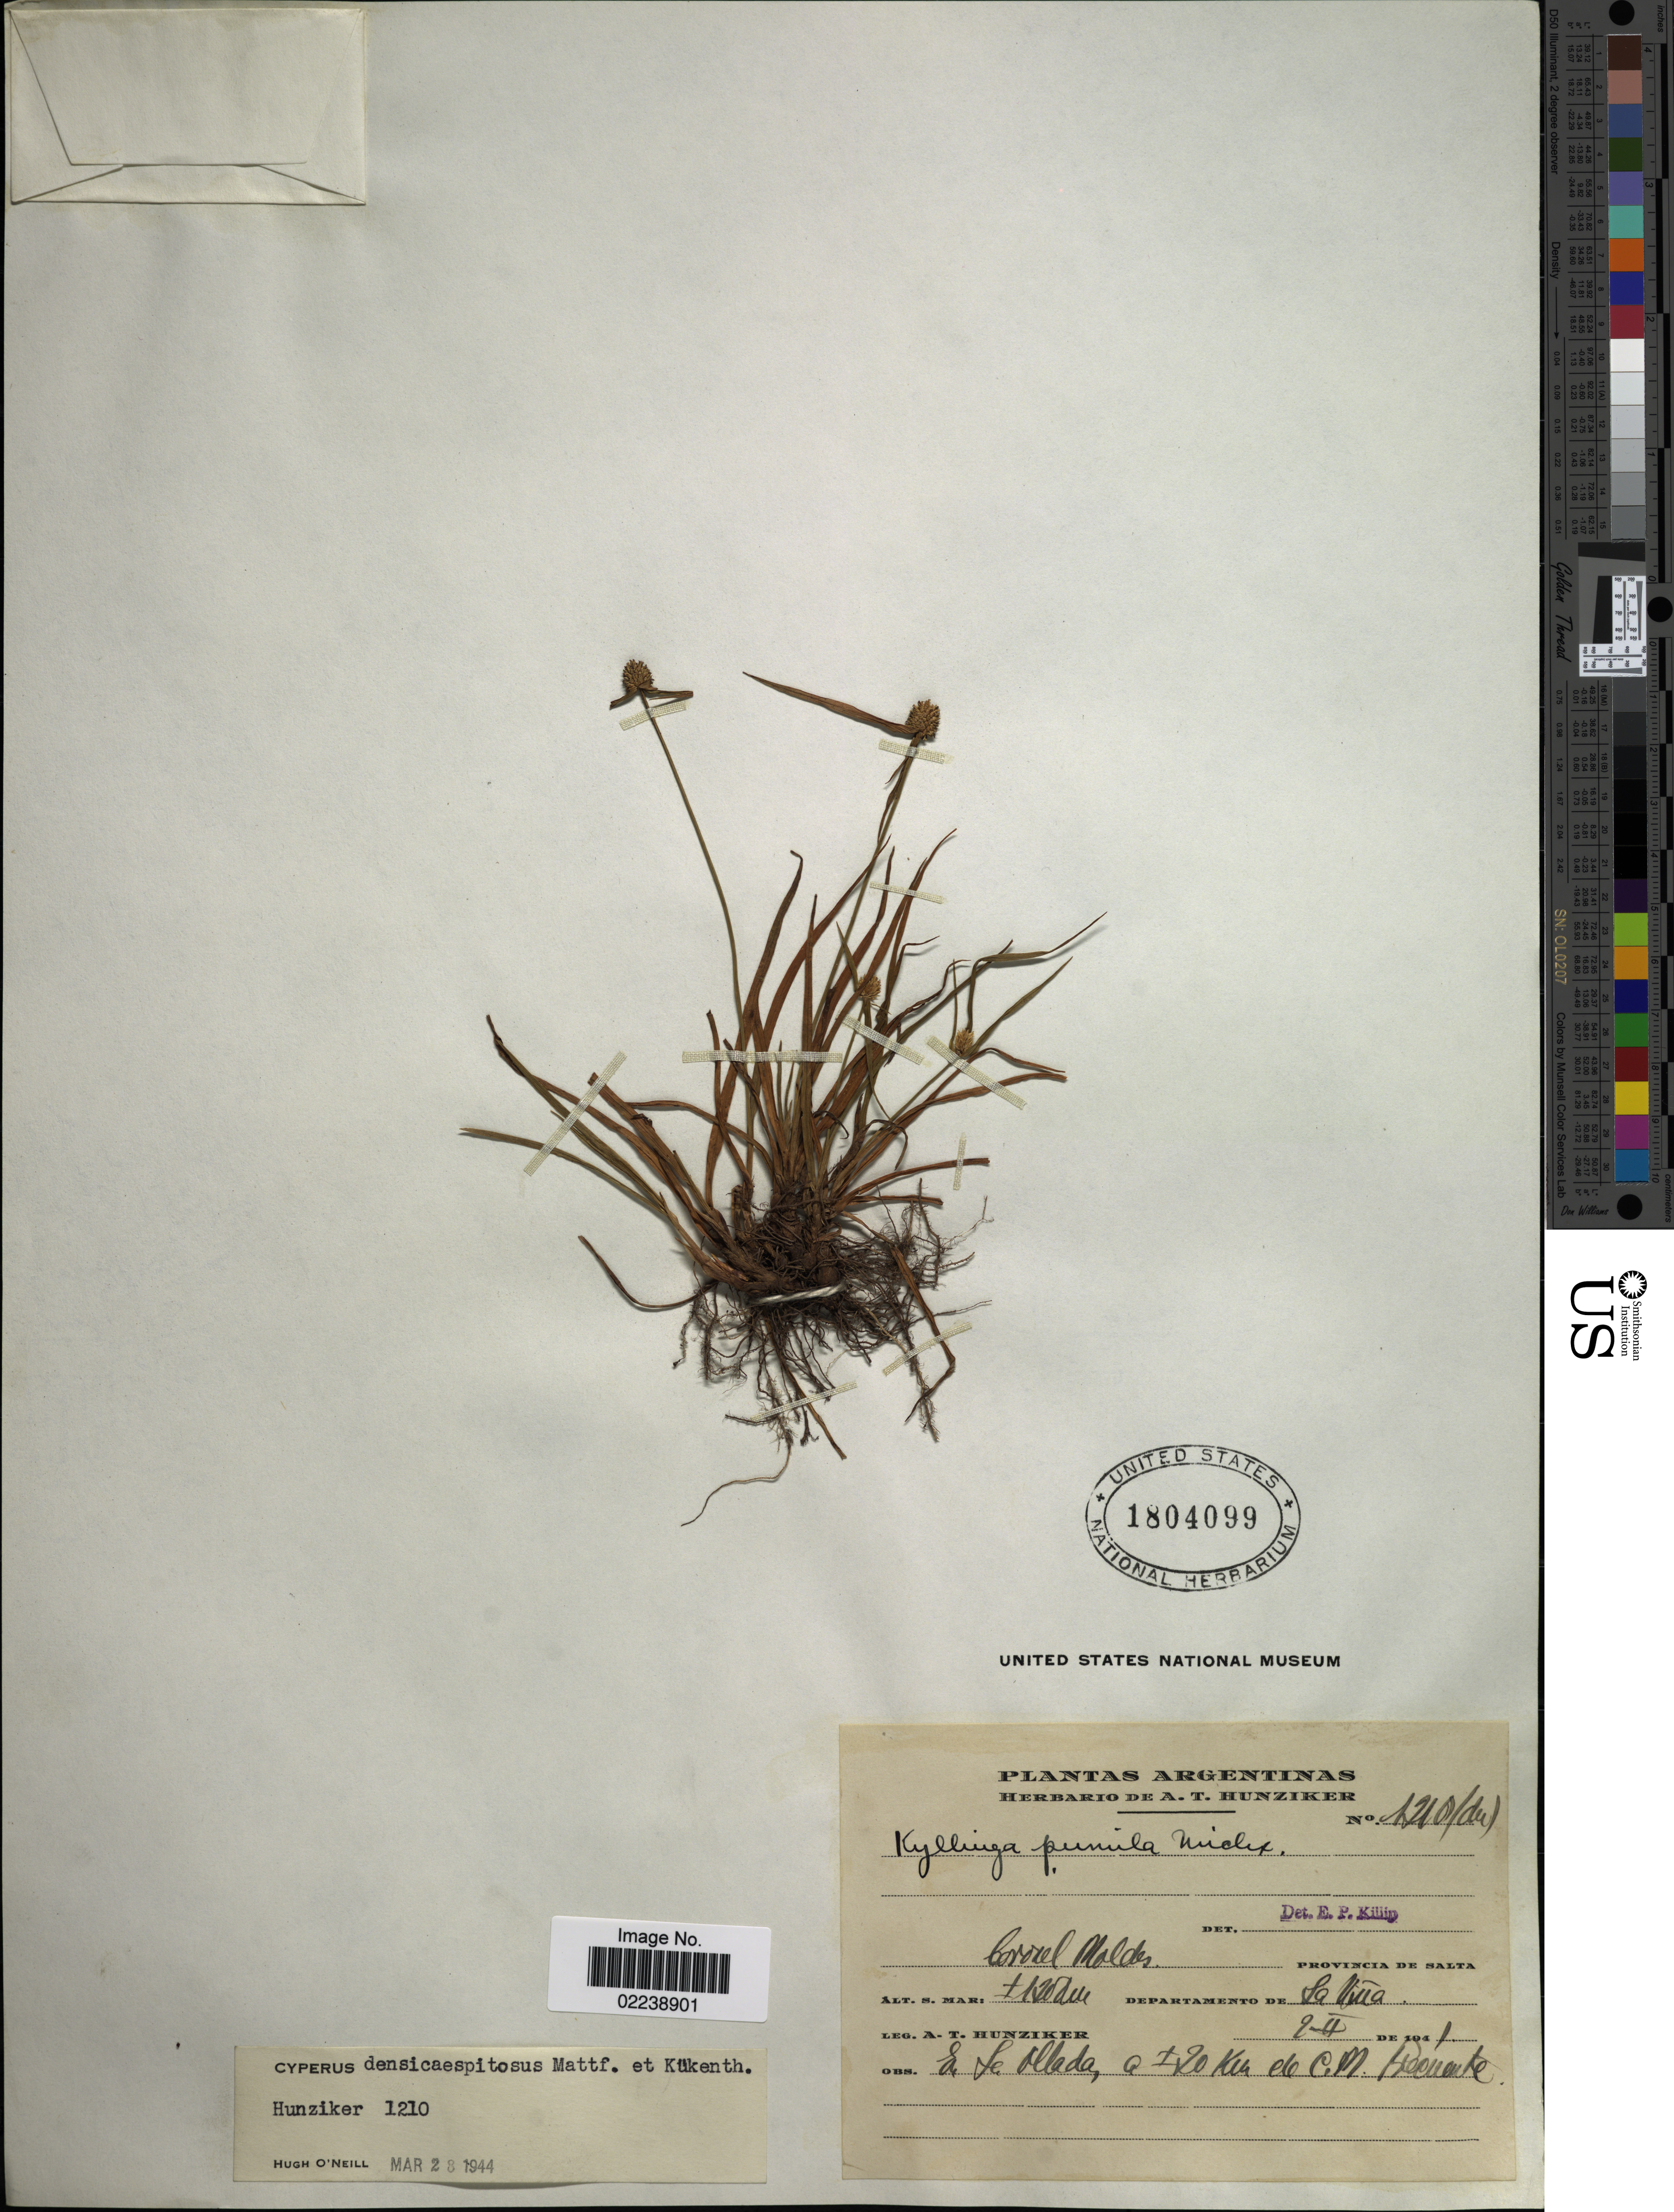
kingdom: Plantae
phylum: Tracheophyta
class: Liliopsida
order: Poales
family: Cyperaceae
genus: Cyperus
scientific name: Cyperus hortensis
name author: (Salzm. ex Steud.) Dorr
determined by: Strong, M. T., (US), Smithsonian Institution - National Museum of Natural History (UNITED STATES)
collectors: A. T. Hunziker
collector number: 1210(du)*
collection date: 1941-02-02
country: Argentina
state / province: Salta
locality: Coronel Moldes, Departamento de La Nina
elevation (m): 1200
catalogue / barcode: US 1804099